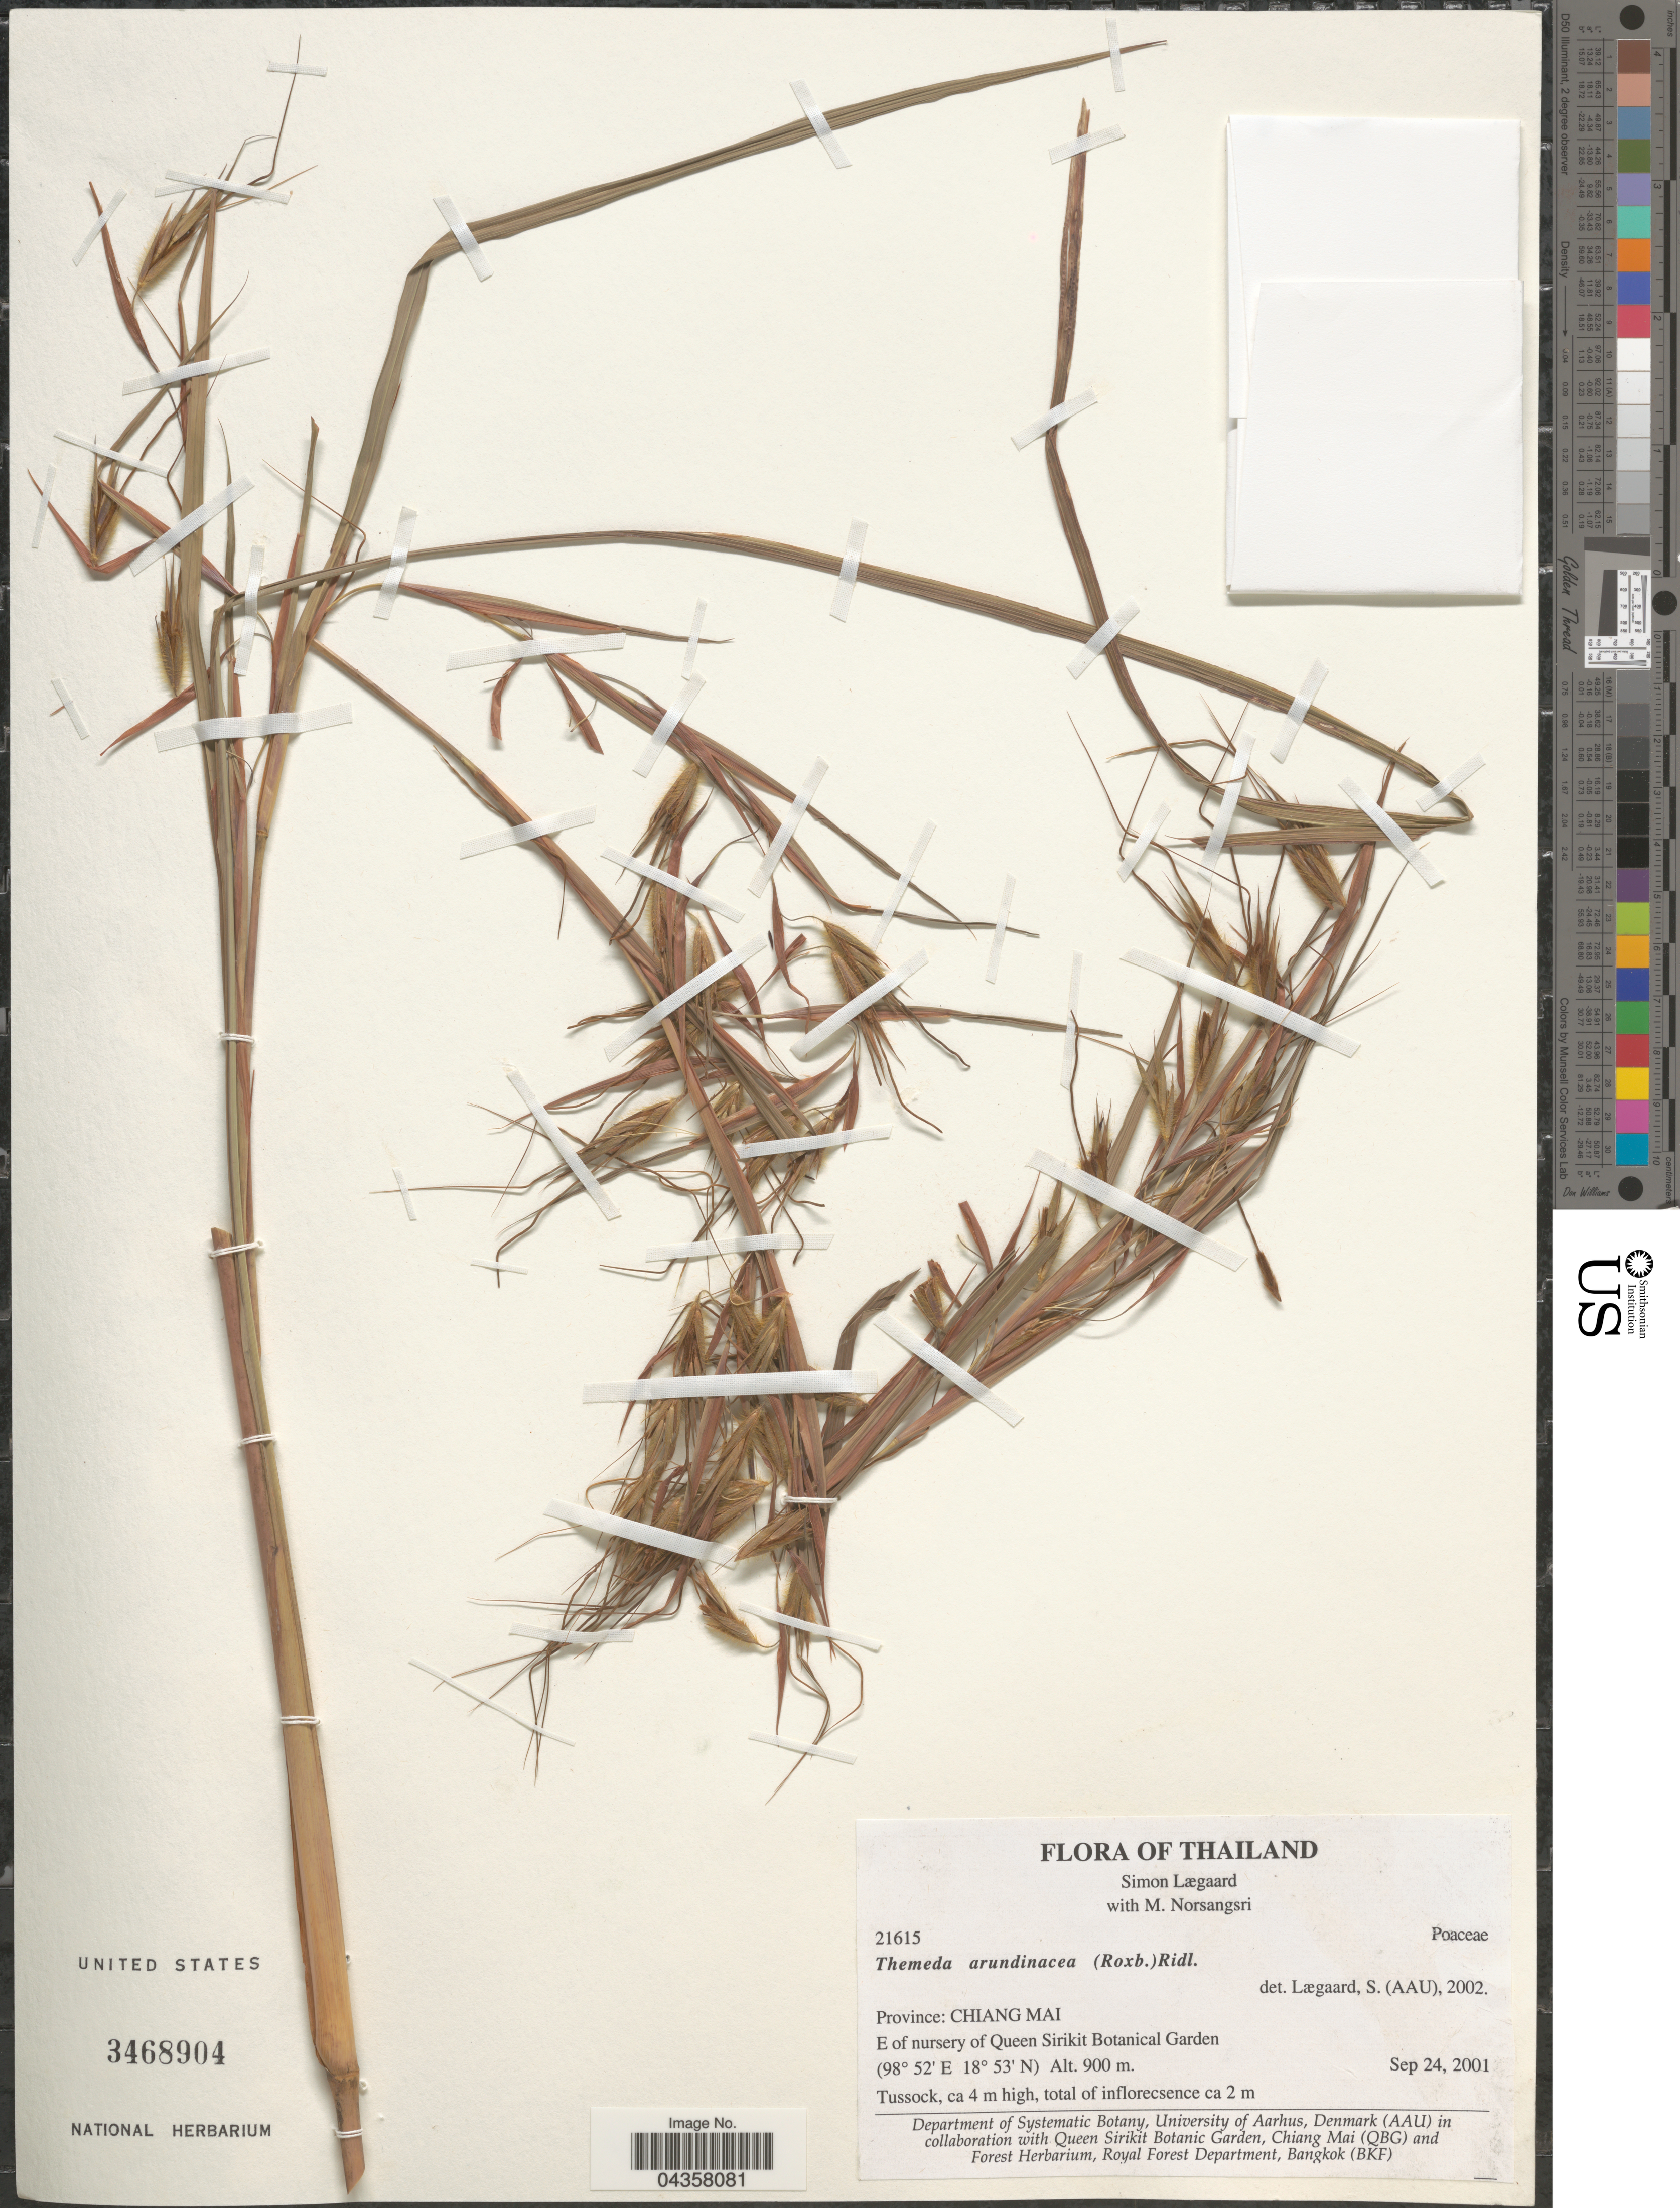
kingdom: Plantae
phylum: Tracheophyta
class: Liliopsida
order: Poales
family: Poaceae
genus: Themeda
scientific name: Themeda arundinacea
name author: (Roxb.) Ridl.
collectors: S. Lægaard & M. Norsangsri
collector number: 21615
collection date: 2001-09-24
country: Thailand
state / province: Chiang Mai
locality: E of nursery of Queen Sirikit Botanical Garden.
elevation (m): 900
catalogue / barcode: US 3468904